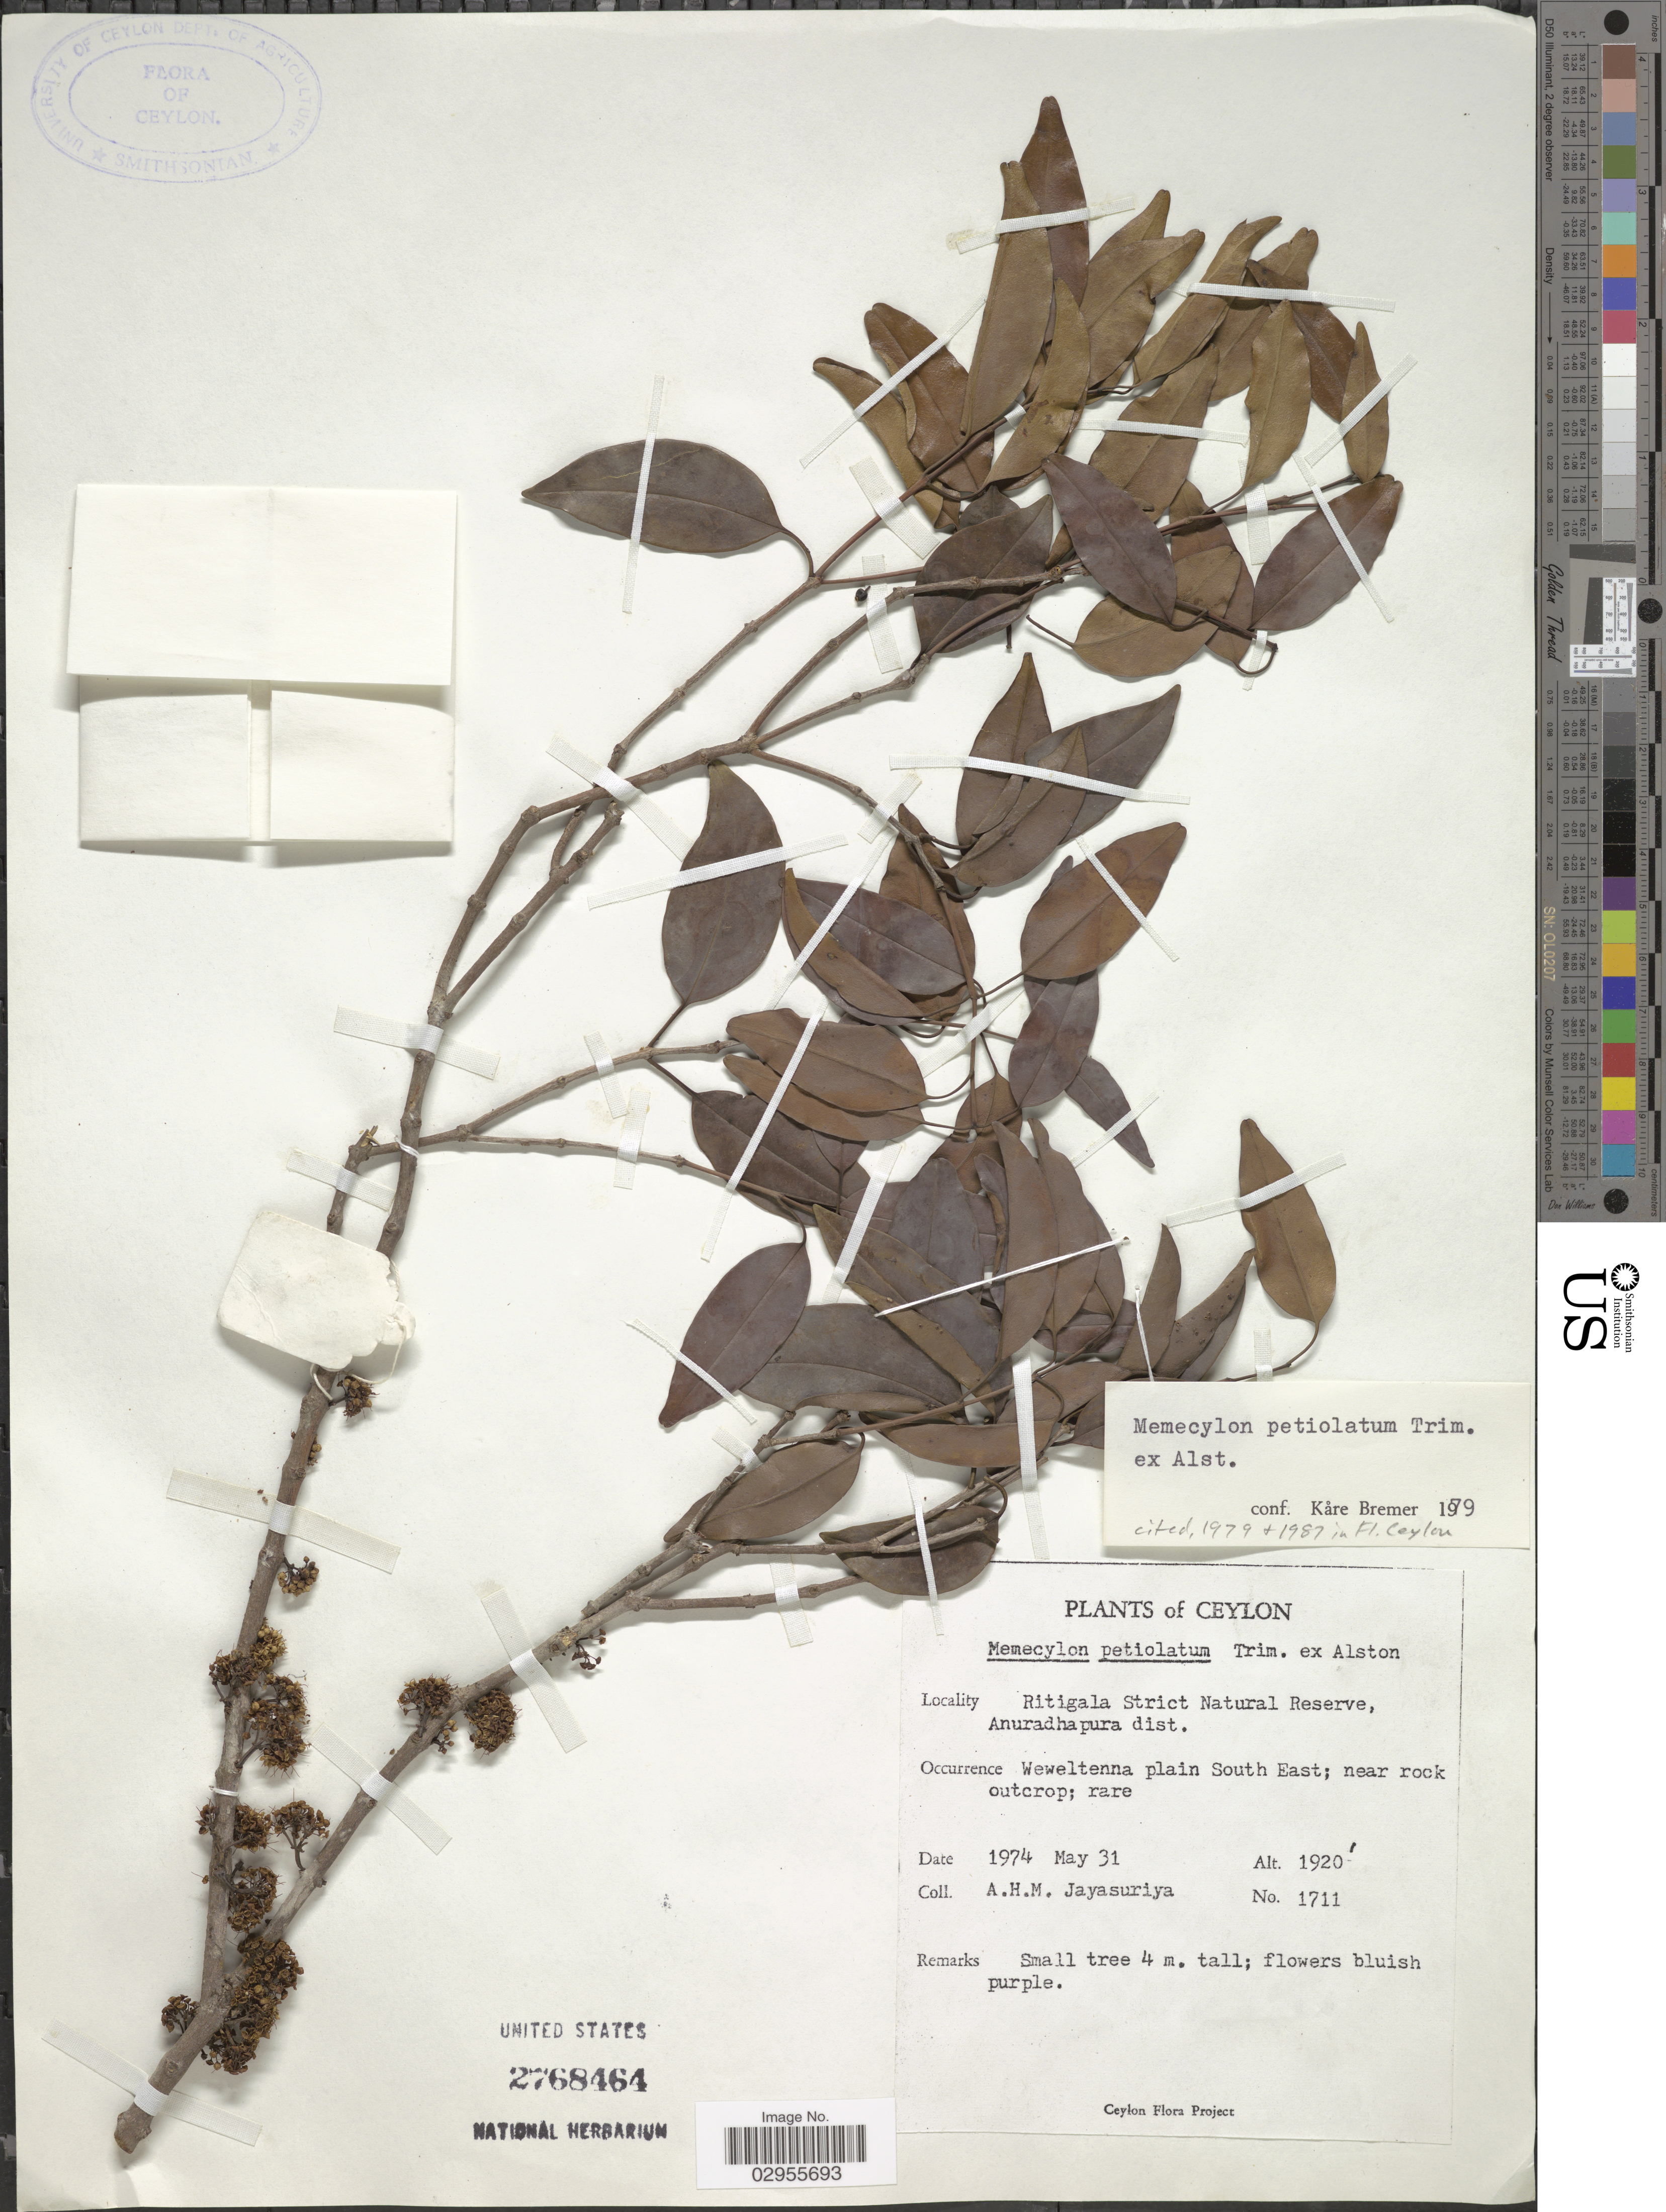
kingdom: Plantae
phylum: Tracheophyta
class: Magnoliopsida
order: Myrtales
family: Melastomataceae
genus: Memecylon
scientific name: Memecylon petiolatum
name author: Trimen ex Alston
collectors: A. H. Jayasuriya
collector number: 1711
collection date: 1974-05-31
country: Sri Lanka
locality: Ceylon. Ritigala Strict Natural Reserve, Anuradhapura dist. Weweltenna plain South East.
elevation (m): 585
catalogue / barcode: US 2768464